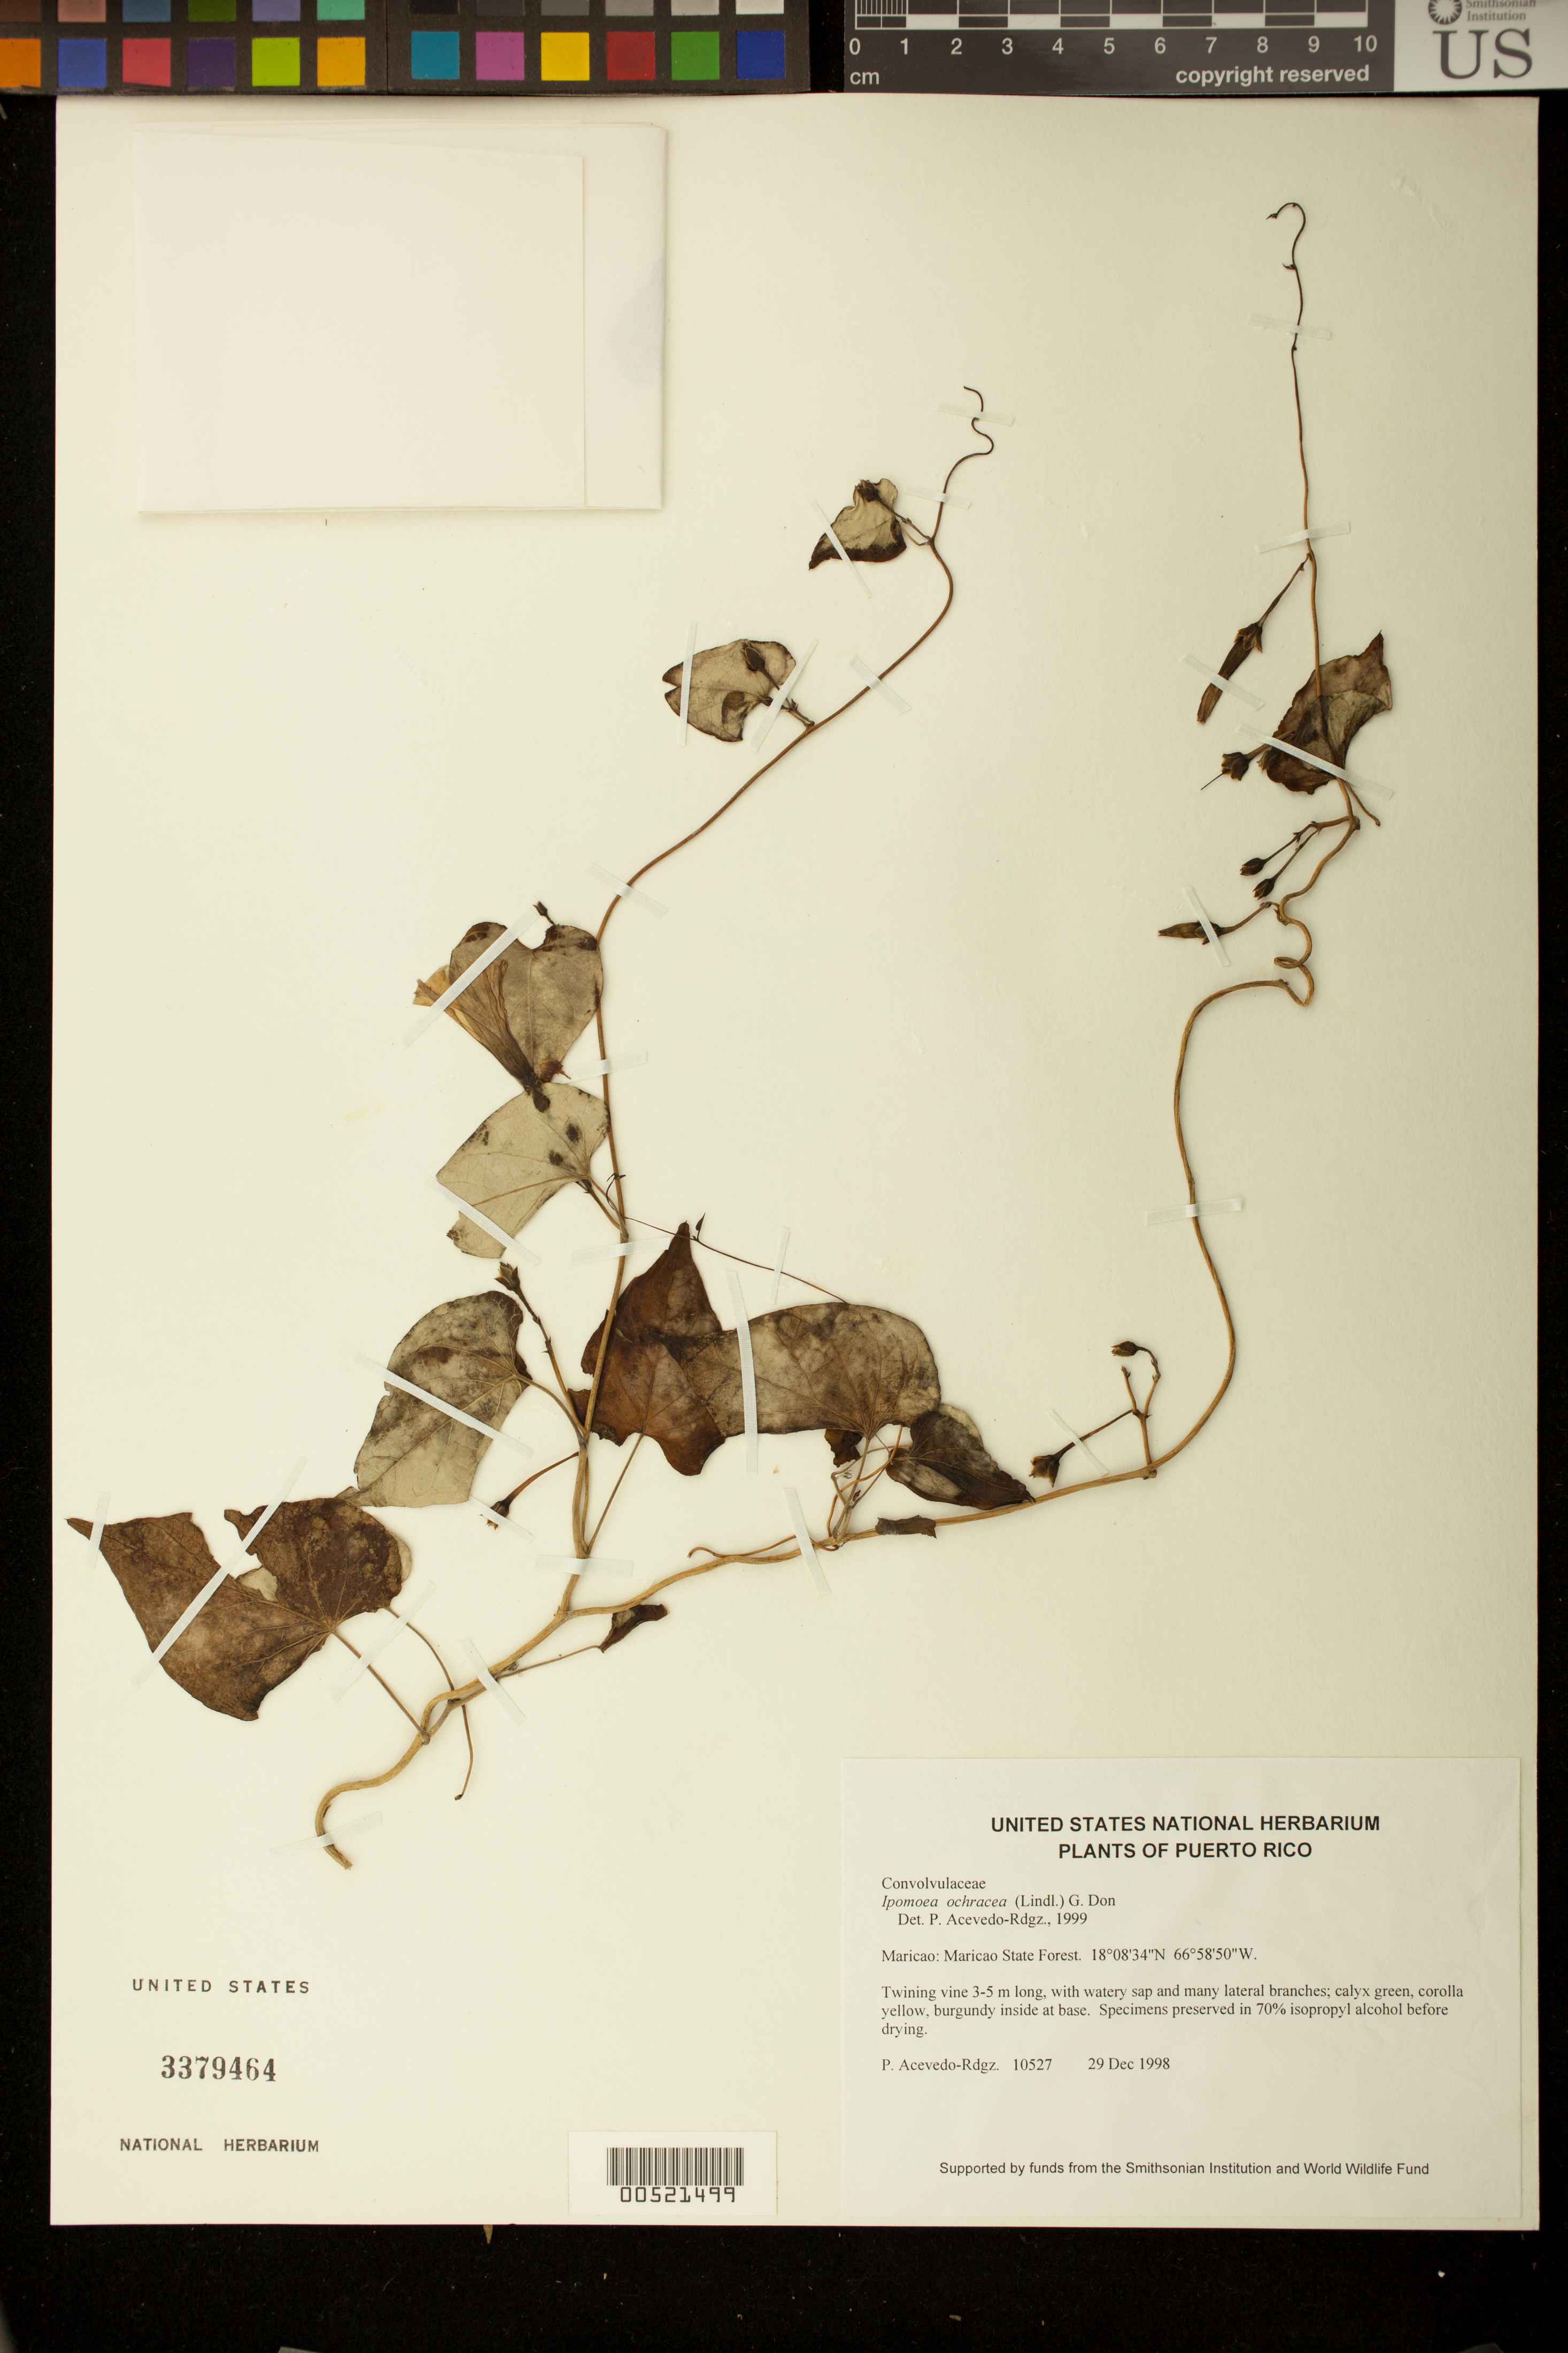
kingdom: Plantae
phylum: Tracheophyta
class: Magnoliopsida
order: Solanales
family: Convolvulaceae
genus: Ipomoea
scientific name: Ipomoea ochracea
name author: (Lindl.) G. Don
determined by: Acevedo-Rodríguez, P., (BOT), Smithsonian Institution - National Museum of Natural History (UNITED STATES)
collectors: P. Acevedo-Rodr.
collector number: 10527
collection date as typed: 29 Dec 1998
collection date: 1998-12-29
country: Puerto Rico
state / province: Maricao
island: Puerto Rico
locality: Maricao: Maricao State Forest.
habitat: Along disturbed roadside.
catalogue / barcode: US 3379464